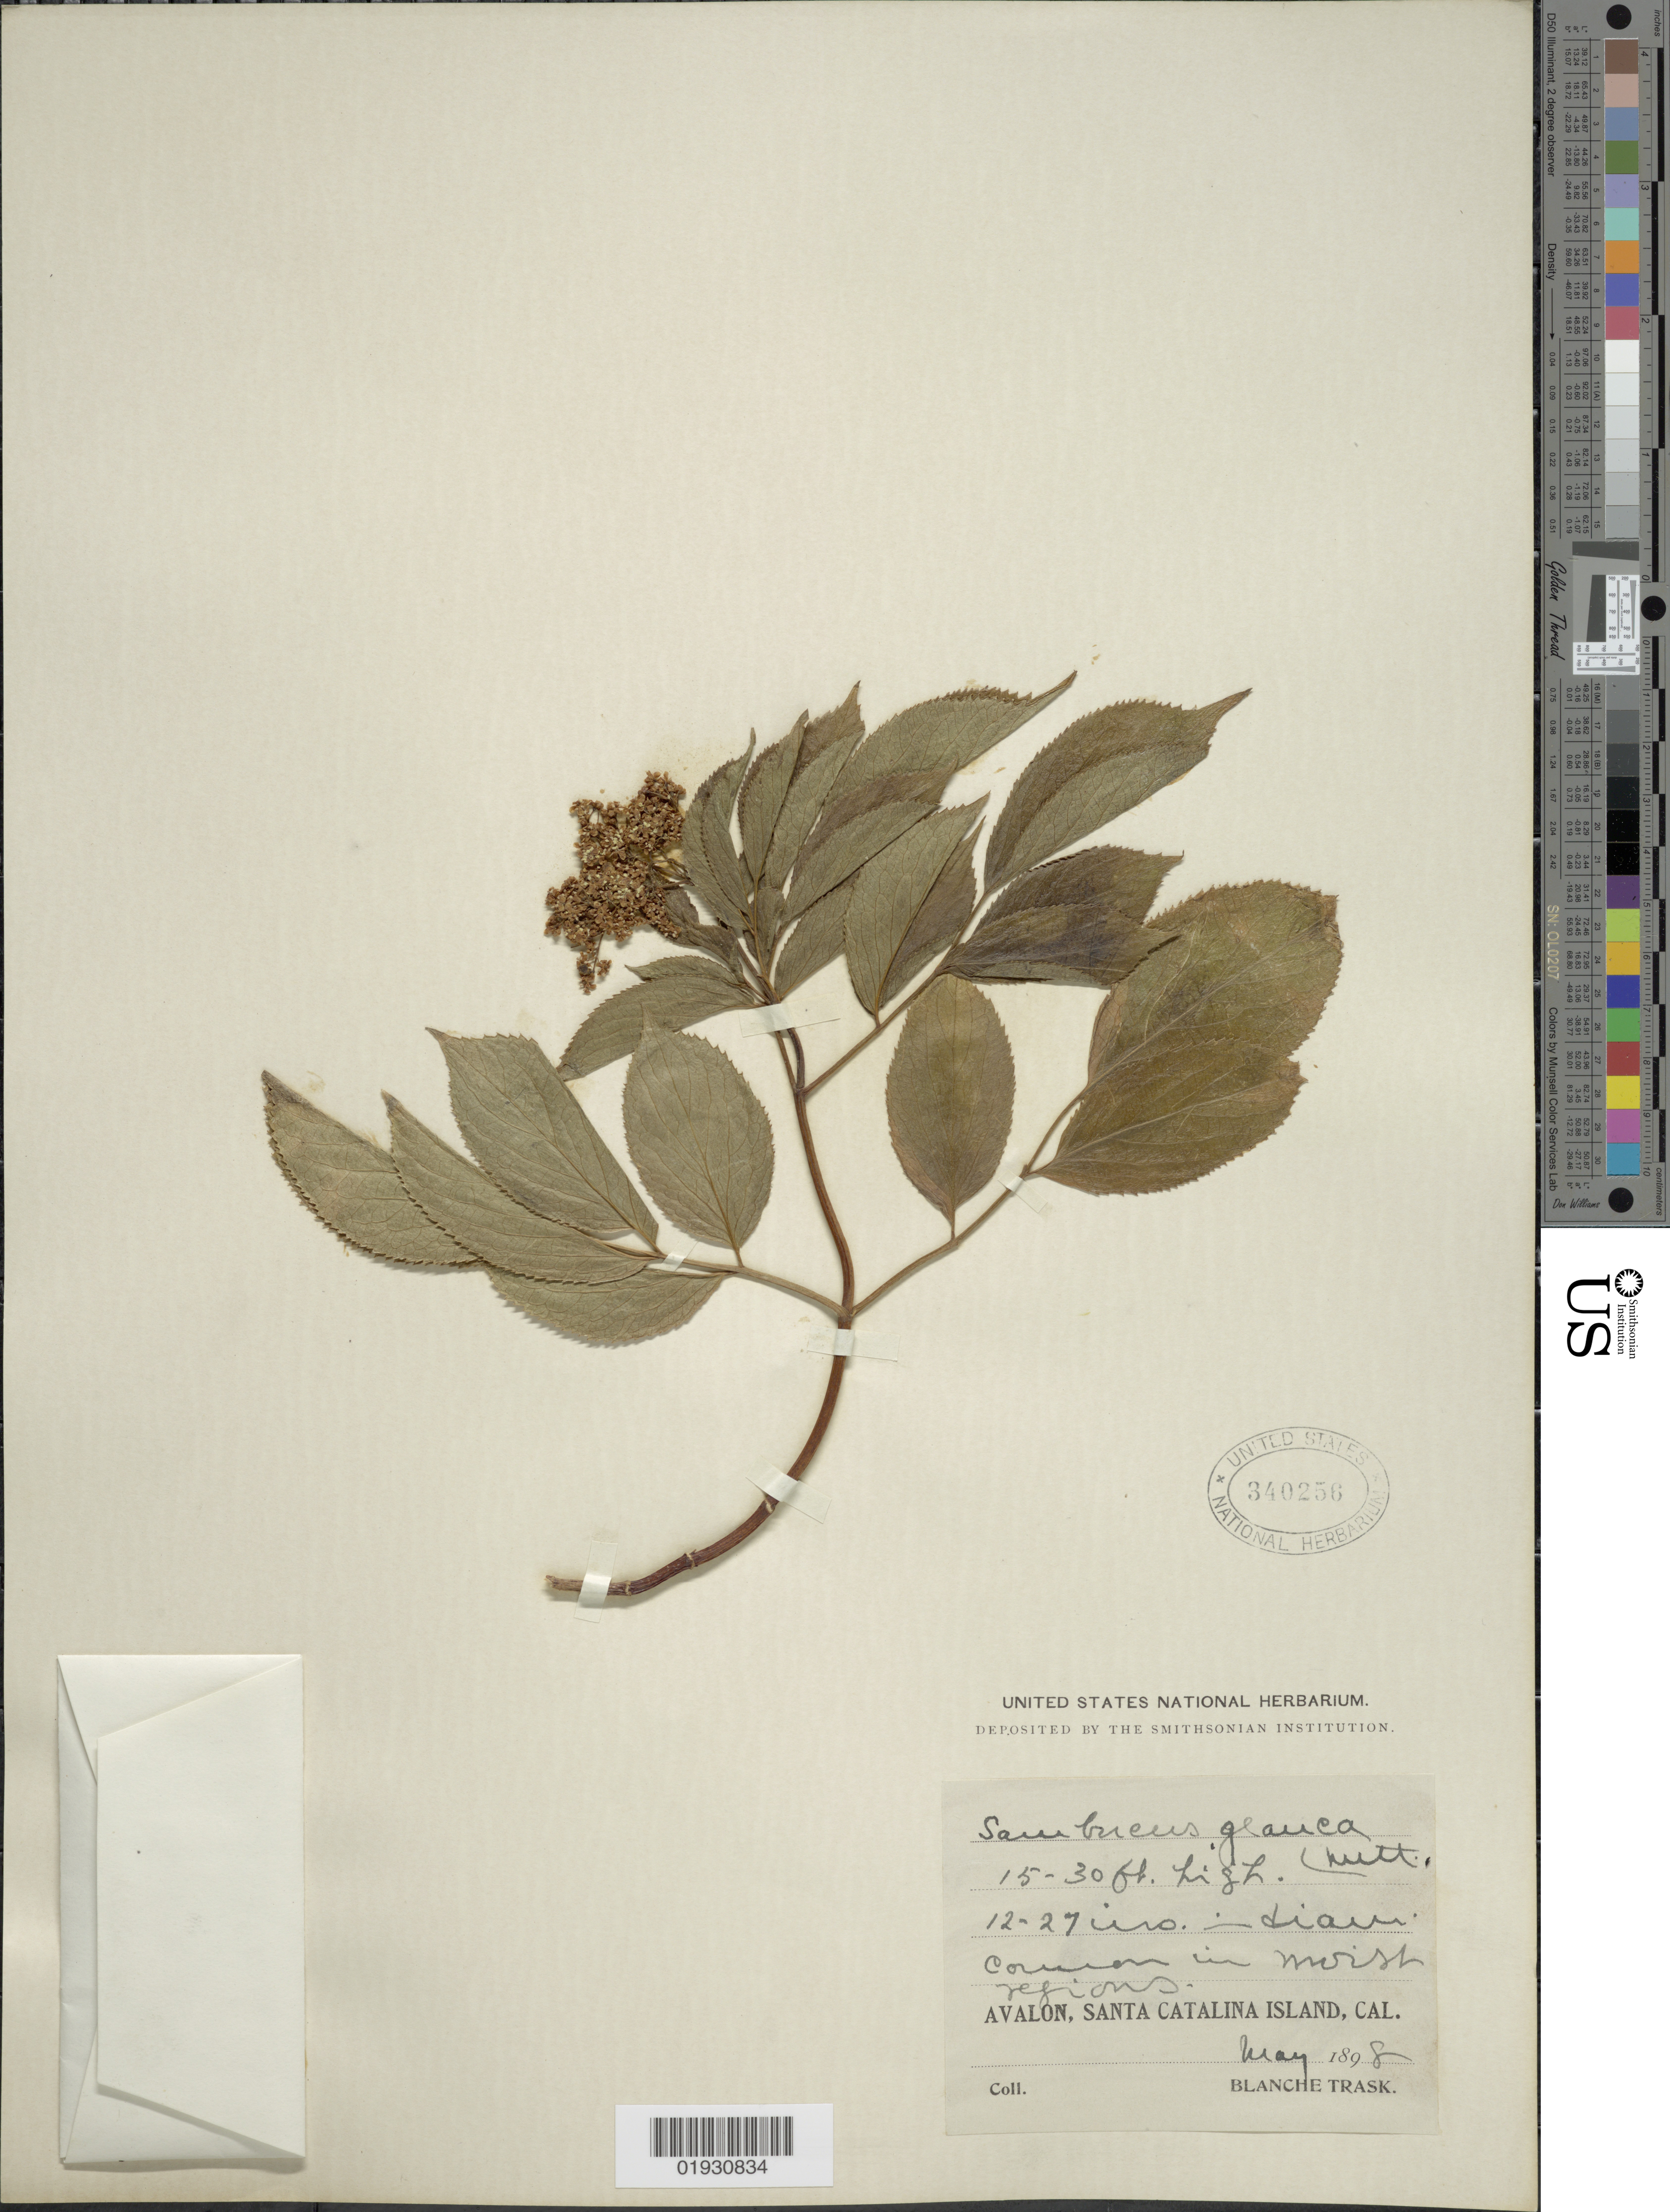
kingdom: Plantae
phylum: Tracheophyta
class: Magnoliopsida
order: Dipsacales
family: Viburnaceae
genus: Sambucus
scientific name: Sambucus cerulea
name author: Raf.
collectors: B. Trask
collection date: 1898-05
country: United States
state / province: California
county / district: Los Angeles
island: Santa Catalina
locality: Avalon, Santa Catalina Island.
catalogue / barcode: US 340256